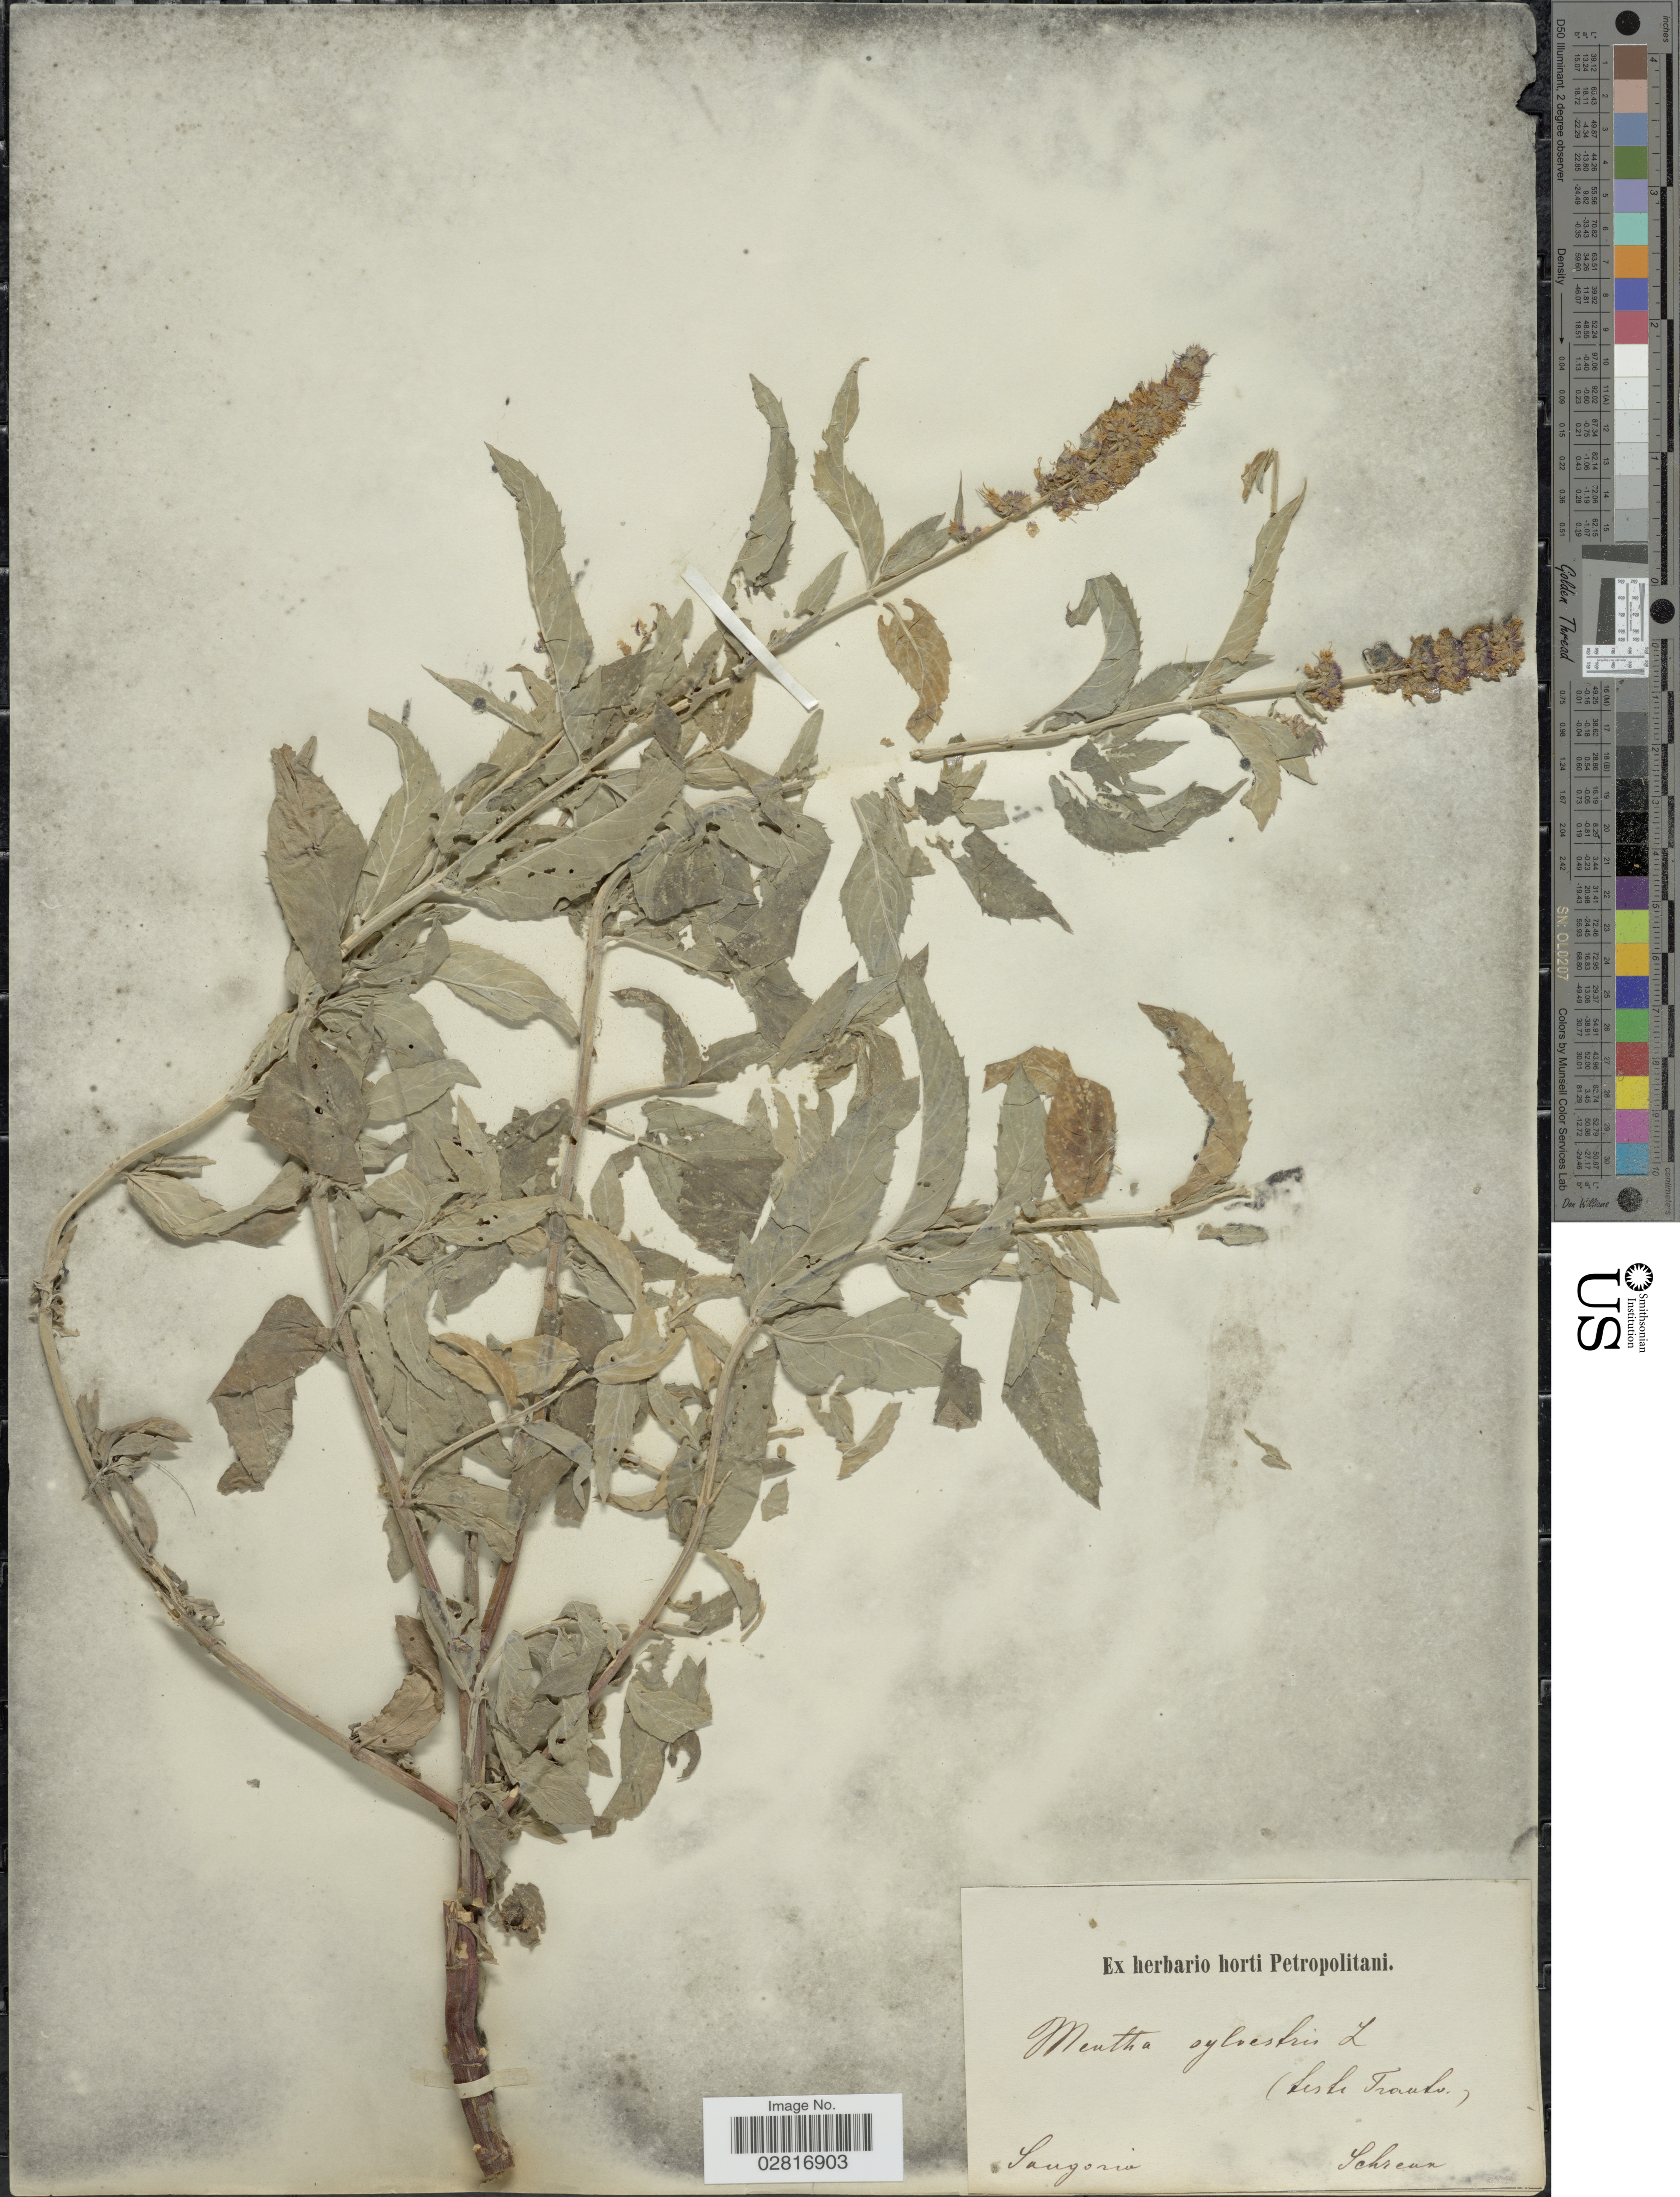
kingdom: Plantae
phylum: Tracheophyta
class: Magnoliopsida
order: Lamiales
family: Lamiaceae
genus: Mentha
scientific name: Mentha sylvestris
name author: L.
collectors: A.G. Schrenk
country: Kazakhstan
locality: Songoria